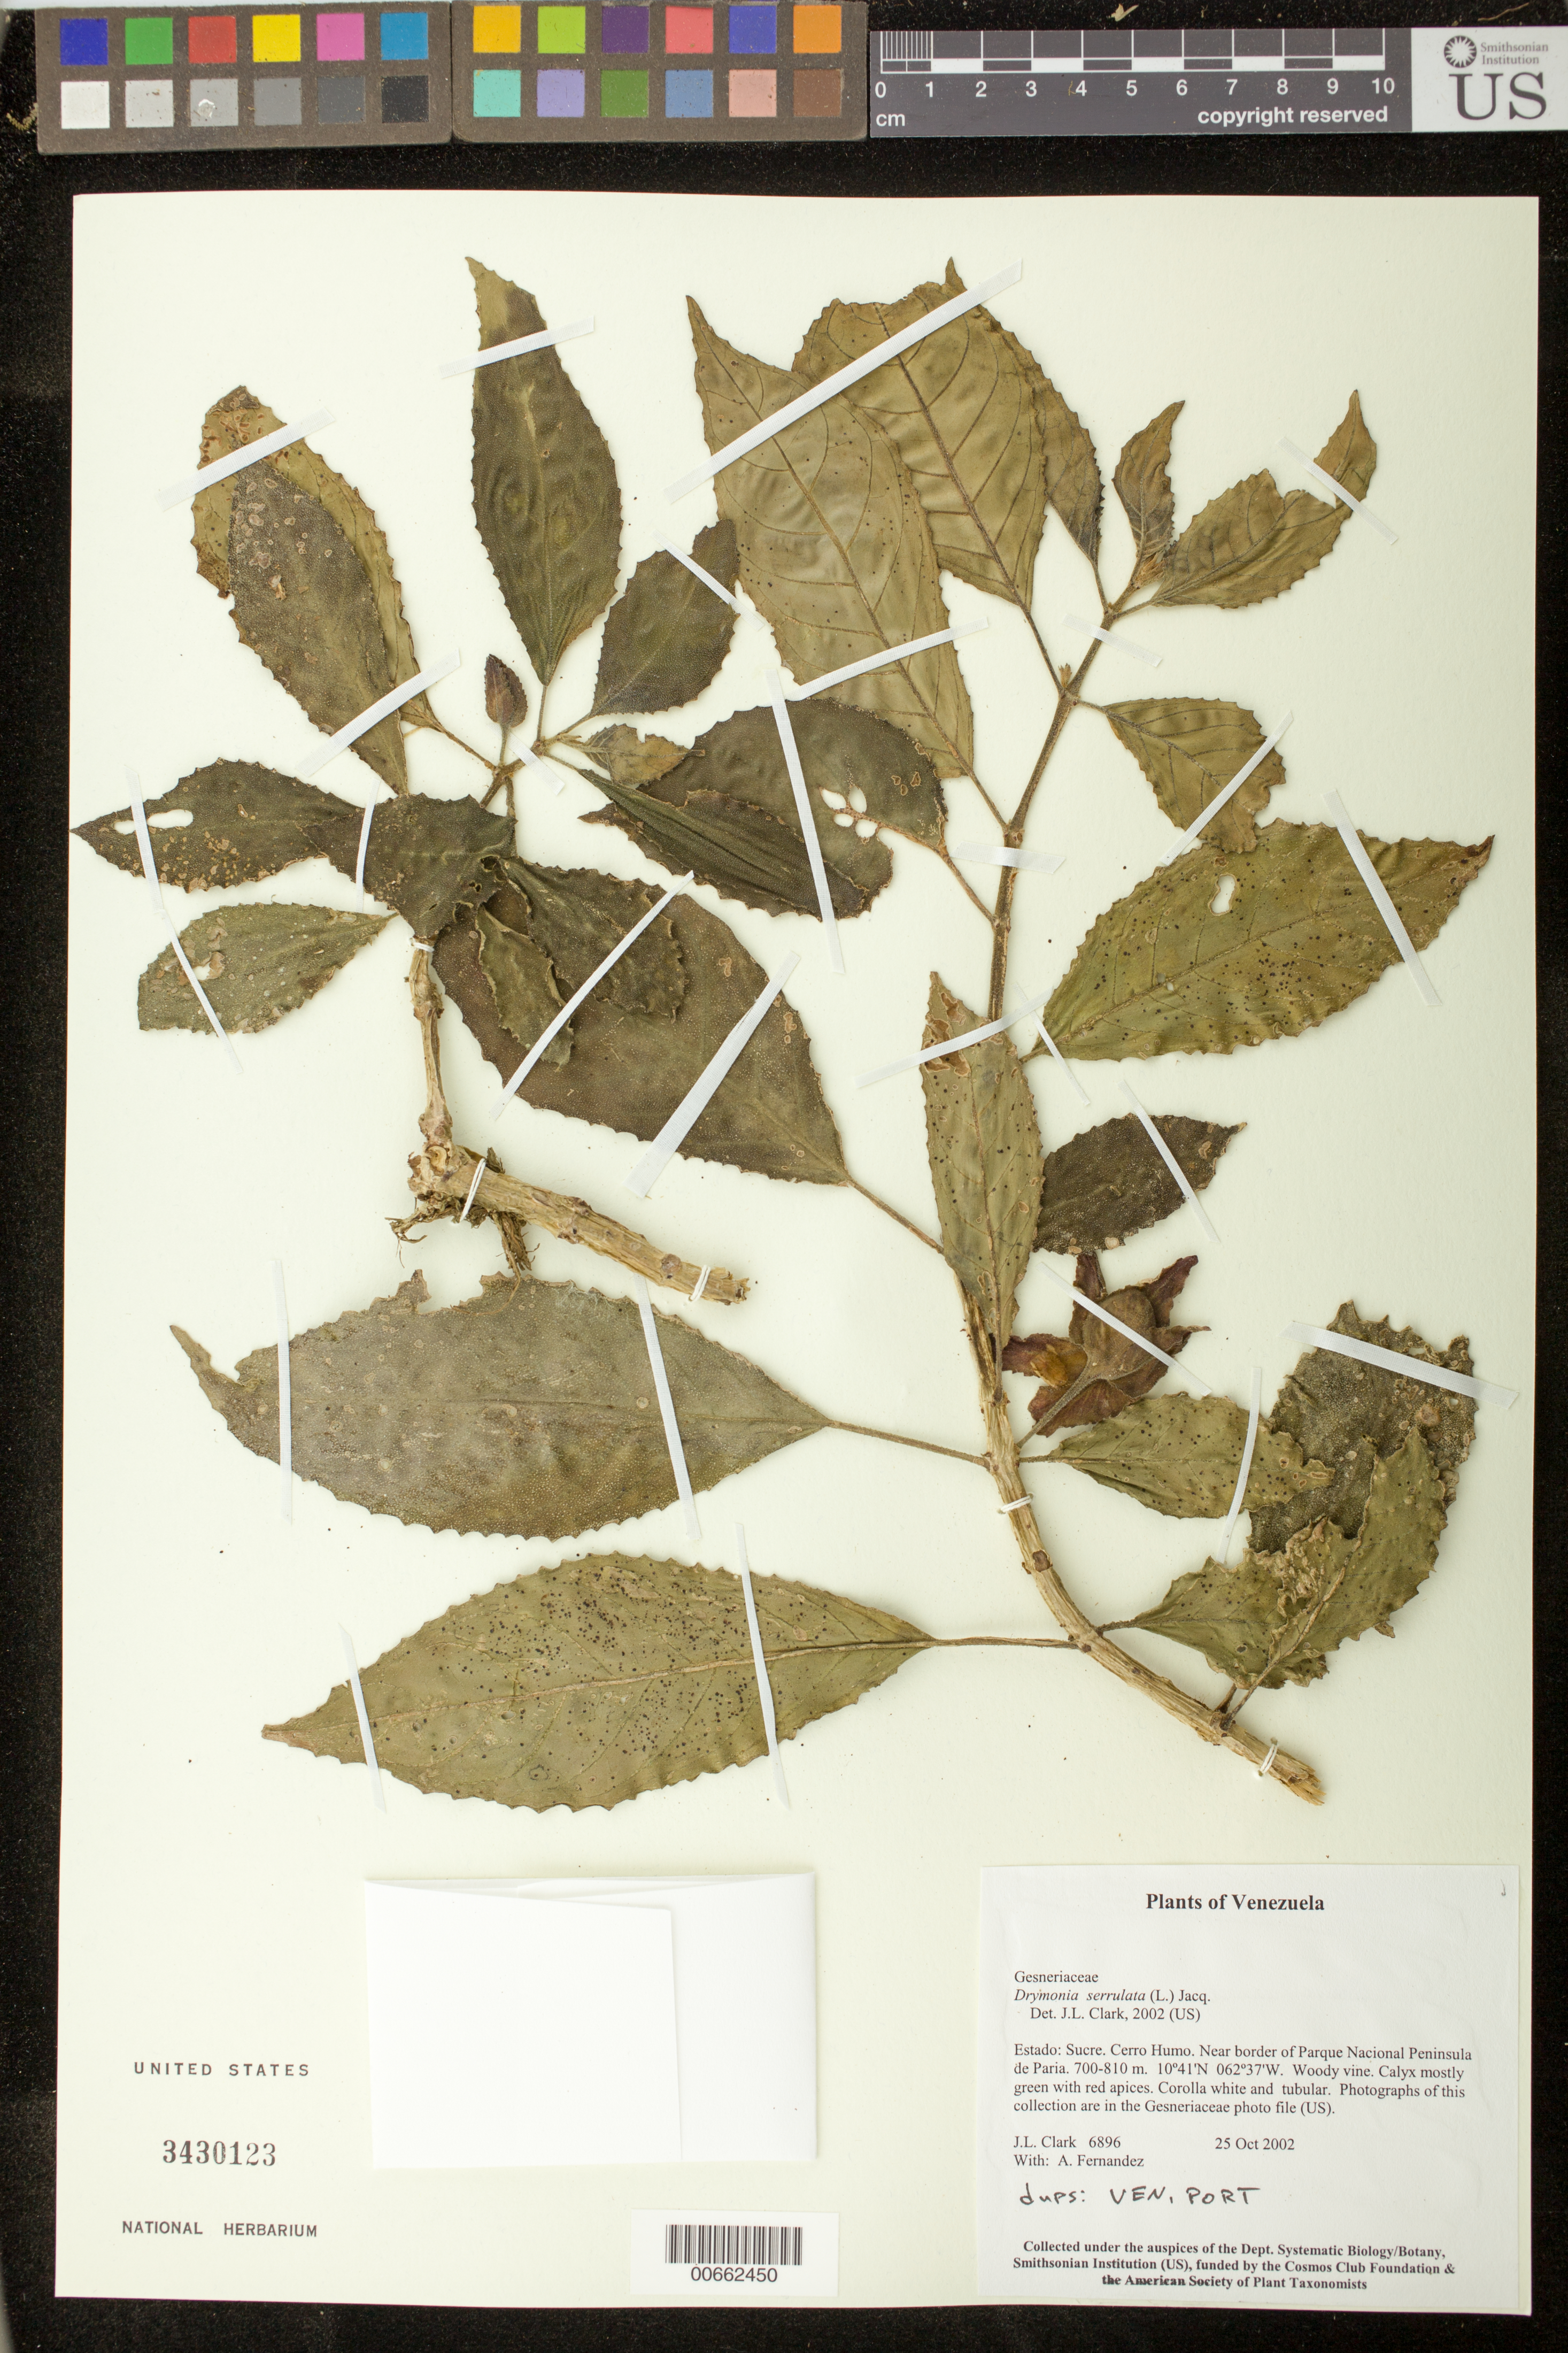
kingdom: Plantae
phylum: Tracheophyta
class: Magnoliopsida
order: Lamiales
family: Gesneriaceae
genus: Drymonia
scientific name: Drymonia serrulata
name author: (Jacq.) Mart.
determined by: Clark, J. L., (SEL), The Marie Selby Botanical Garden (UNITED STATES)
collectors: J. L. Clark & A. Fernandez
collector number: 6896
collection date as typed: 25 Oct 2002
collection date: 2002-10-25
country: Venezuela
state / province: Sucre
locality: Cerro Humo. Near border of Parque Nacional Peninsula de Paria.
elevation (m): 700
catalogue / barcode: US 3430123